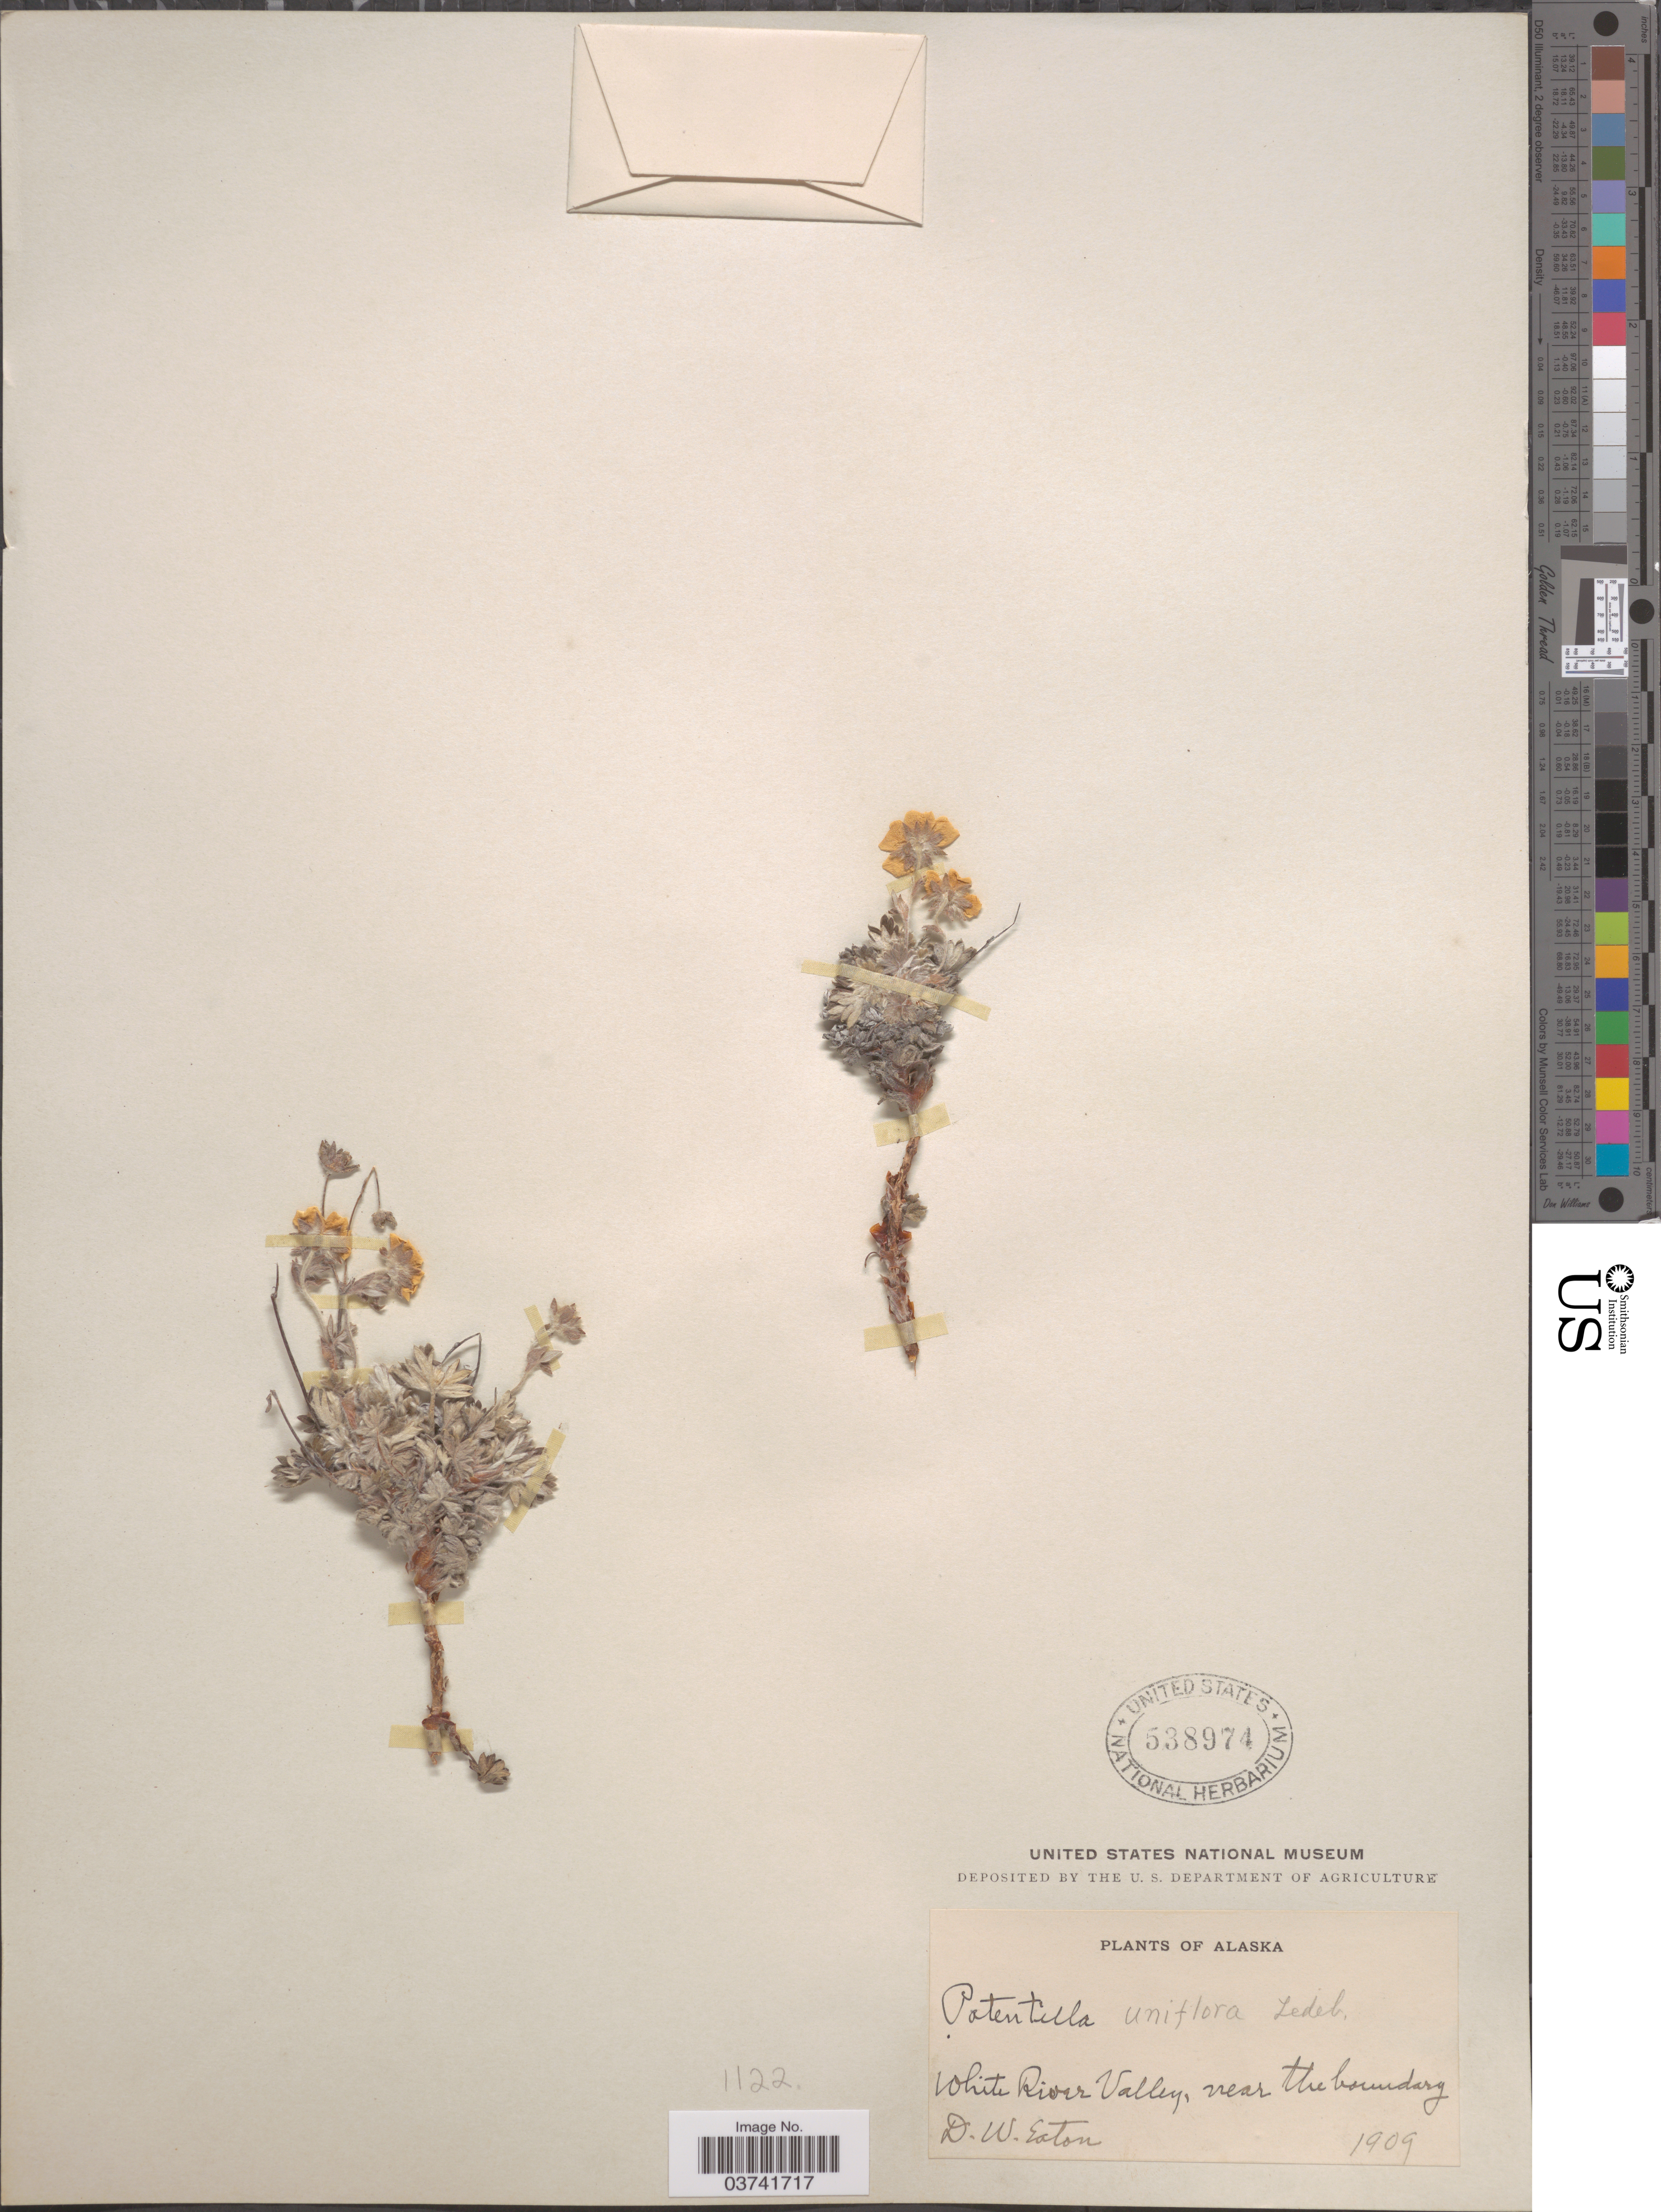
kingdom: Plantae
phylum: Tracheophyta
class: Magnoliopsida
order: Rosales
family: Rosaceae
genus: Potentilla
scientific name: Potentilla uniflora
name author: Ledeb.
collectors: D. Eaton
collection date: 1909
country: United States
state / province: Alaska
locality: White River Valley, near the boundary.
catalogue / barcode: US 538974